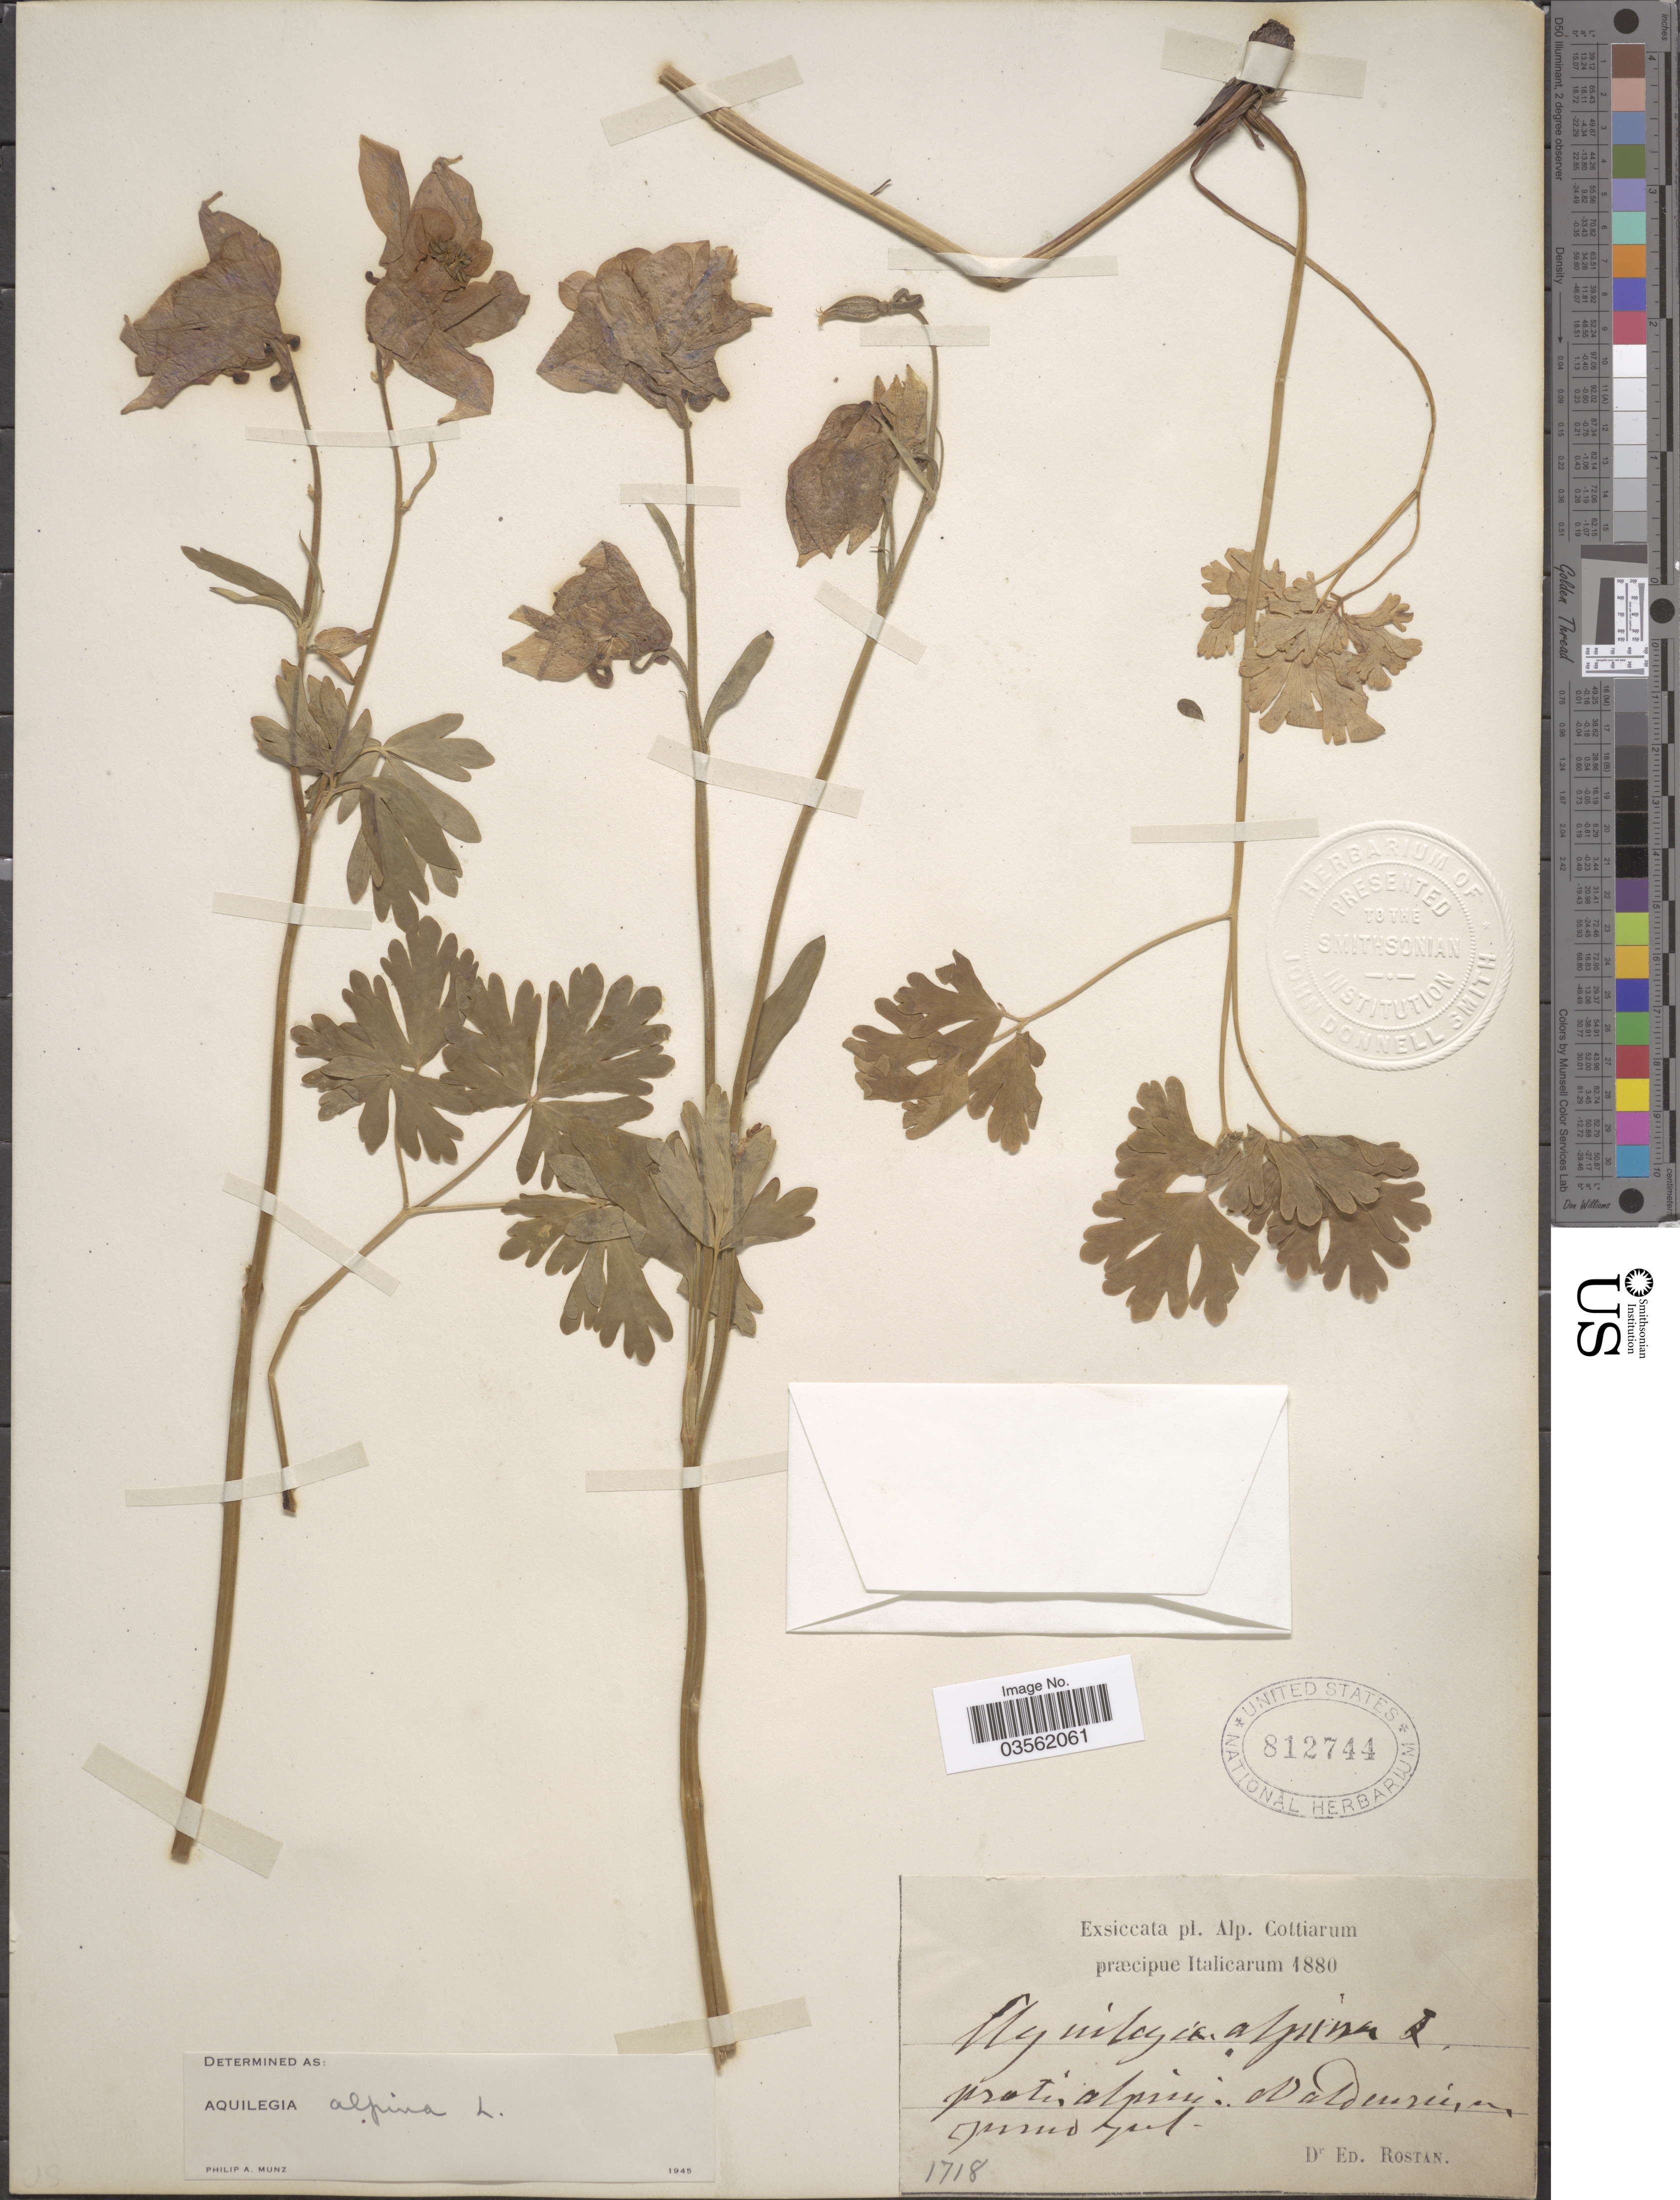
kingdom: Plantae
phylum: Tracheophyta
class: Magnoliopsida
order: Ranunculales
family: Ranunculaceae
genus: Aquilegia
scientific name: Aquilegia alpina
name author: L.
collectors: E. Rostan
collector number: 1718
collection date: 1880-06/1880-07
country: Italy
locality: Alp. Cottiarum præcipue Italicarum. Prati alpine. Naldenriesen. [interpreted]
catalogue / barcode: US 812744